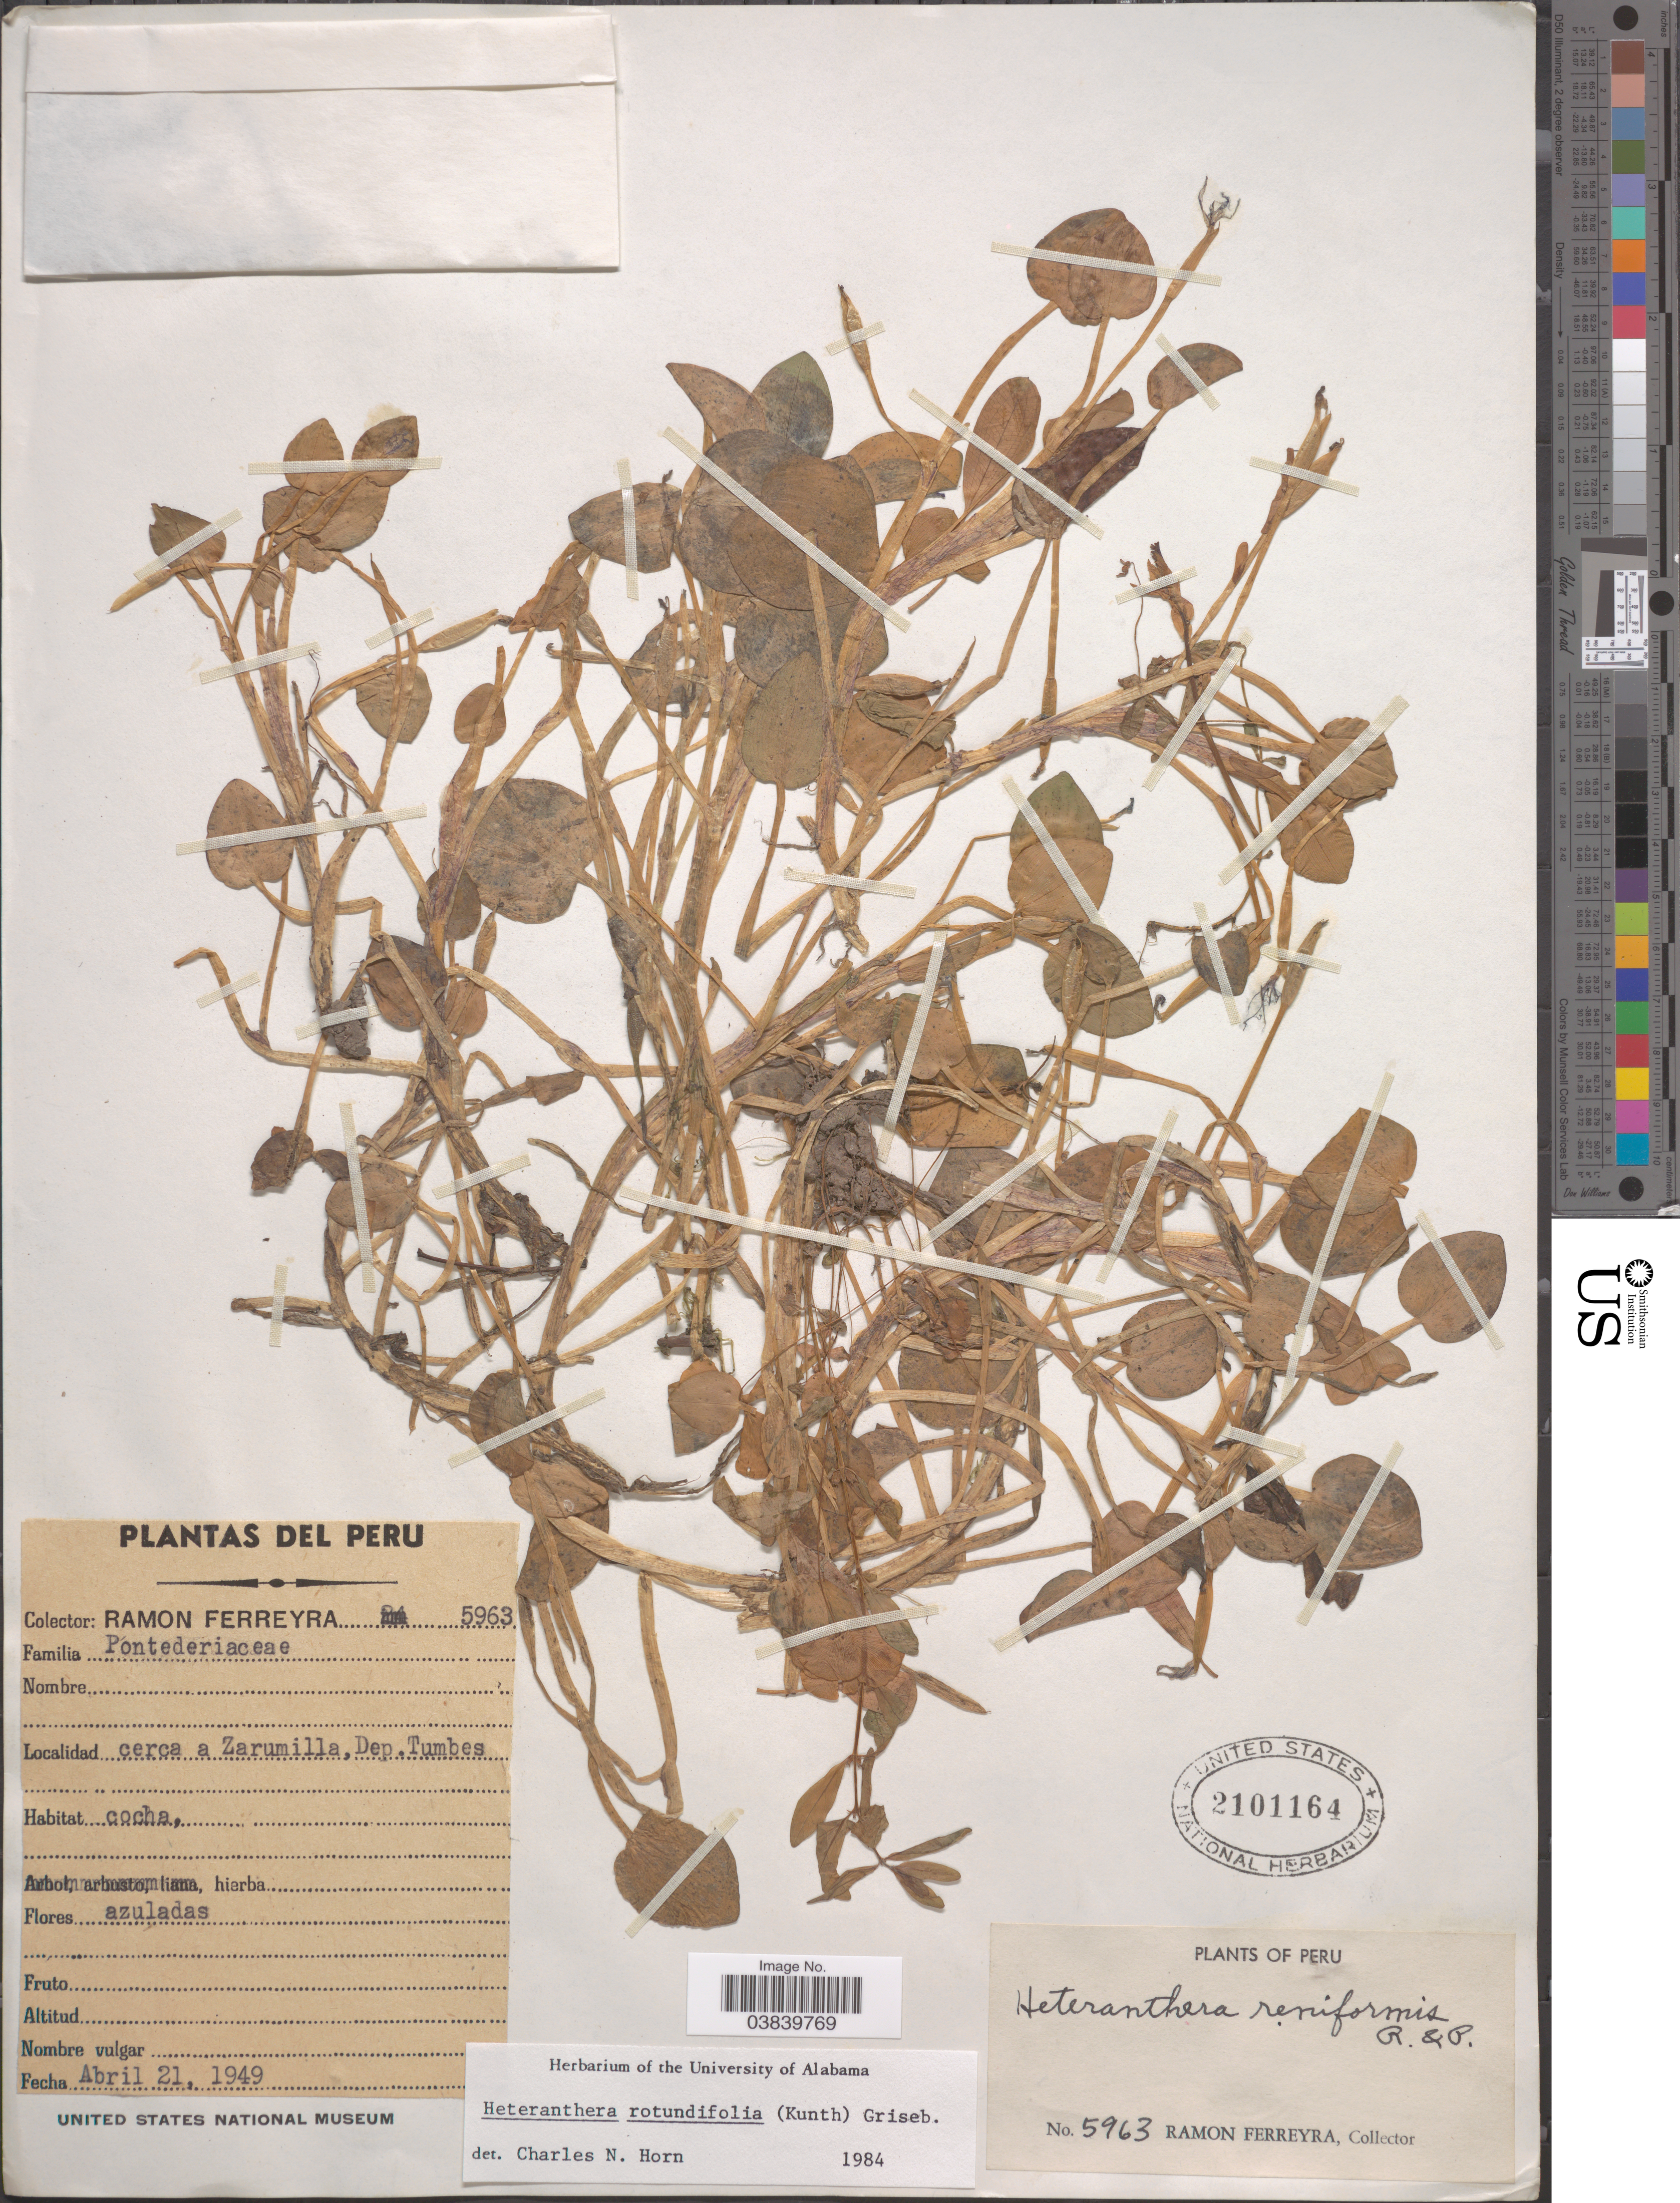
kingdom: Plantae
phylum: Tracheophyta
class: Liliopsida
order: Commelinales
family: Pontederiaceae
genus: Heteranthera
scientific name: Heteranthera rotundifolia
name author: (Kunth) Griseb.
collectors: R. A. Ferreyra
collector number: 5963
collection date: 1949-04-21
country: Peru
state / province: Tumbes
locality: Cerca a Zarumilla, Dep. Tumbes.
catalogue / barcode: US 2101164